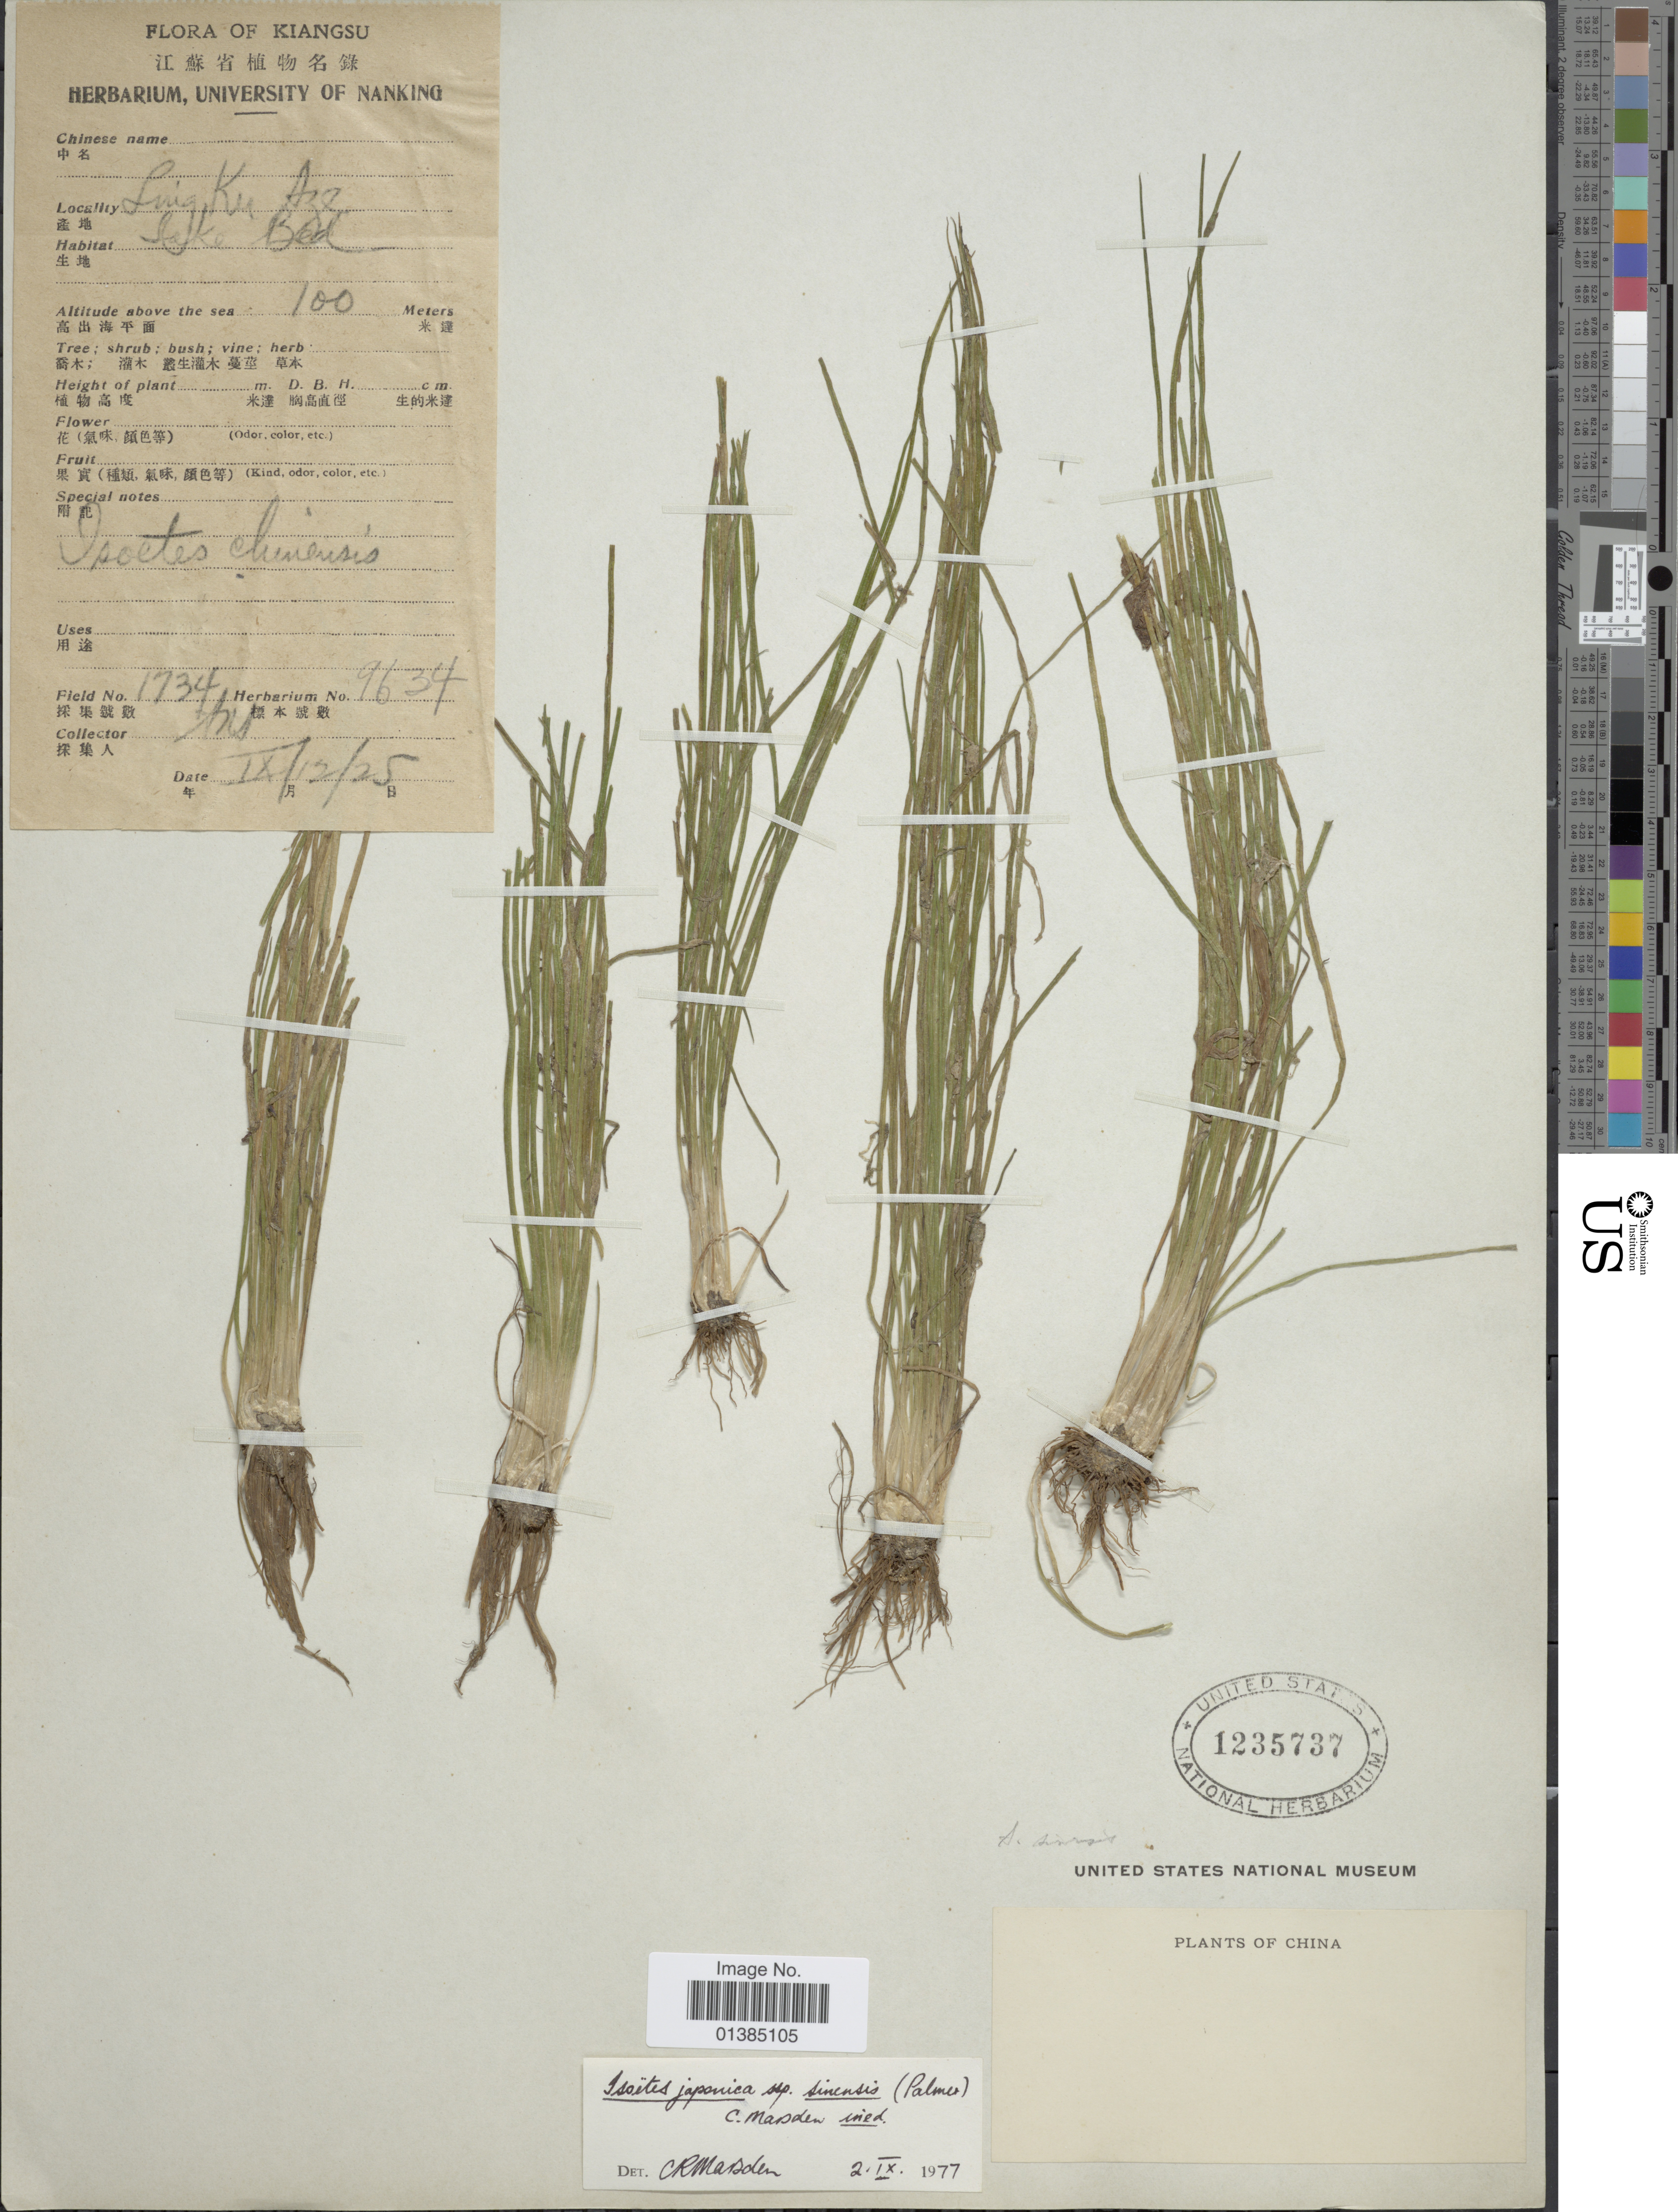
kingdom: Plantae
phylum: Tracheophyta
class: Lycopodiopsida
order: Isoetales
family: Isoetaceae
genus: Isoetes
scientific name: Isoetes sinensis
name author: T.C. Palmer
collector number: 1734/9634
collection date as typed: Transcribed d/m/y: 12/9/25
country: China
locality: Kiangsu. Ling, Ku Aze, X.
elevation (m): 100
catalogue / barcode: US 1235737